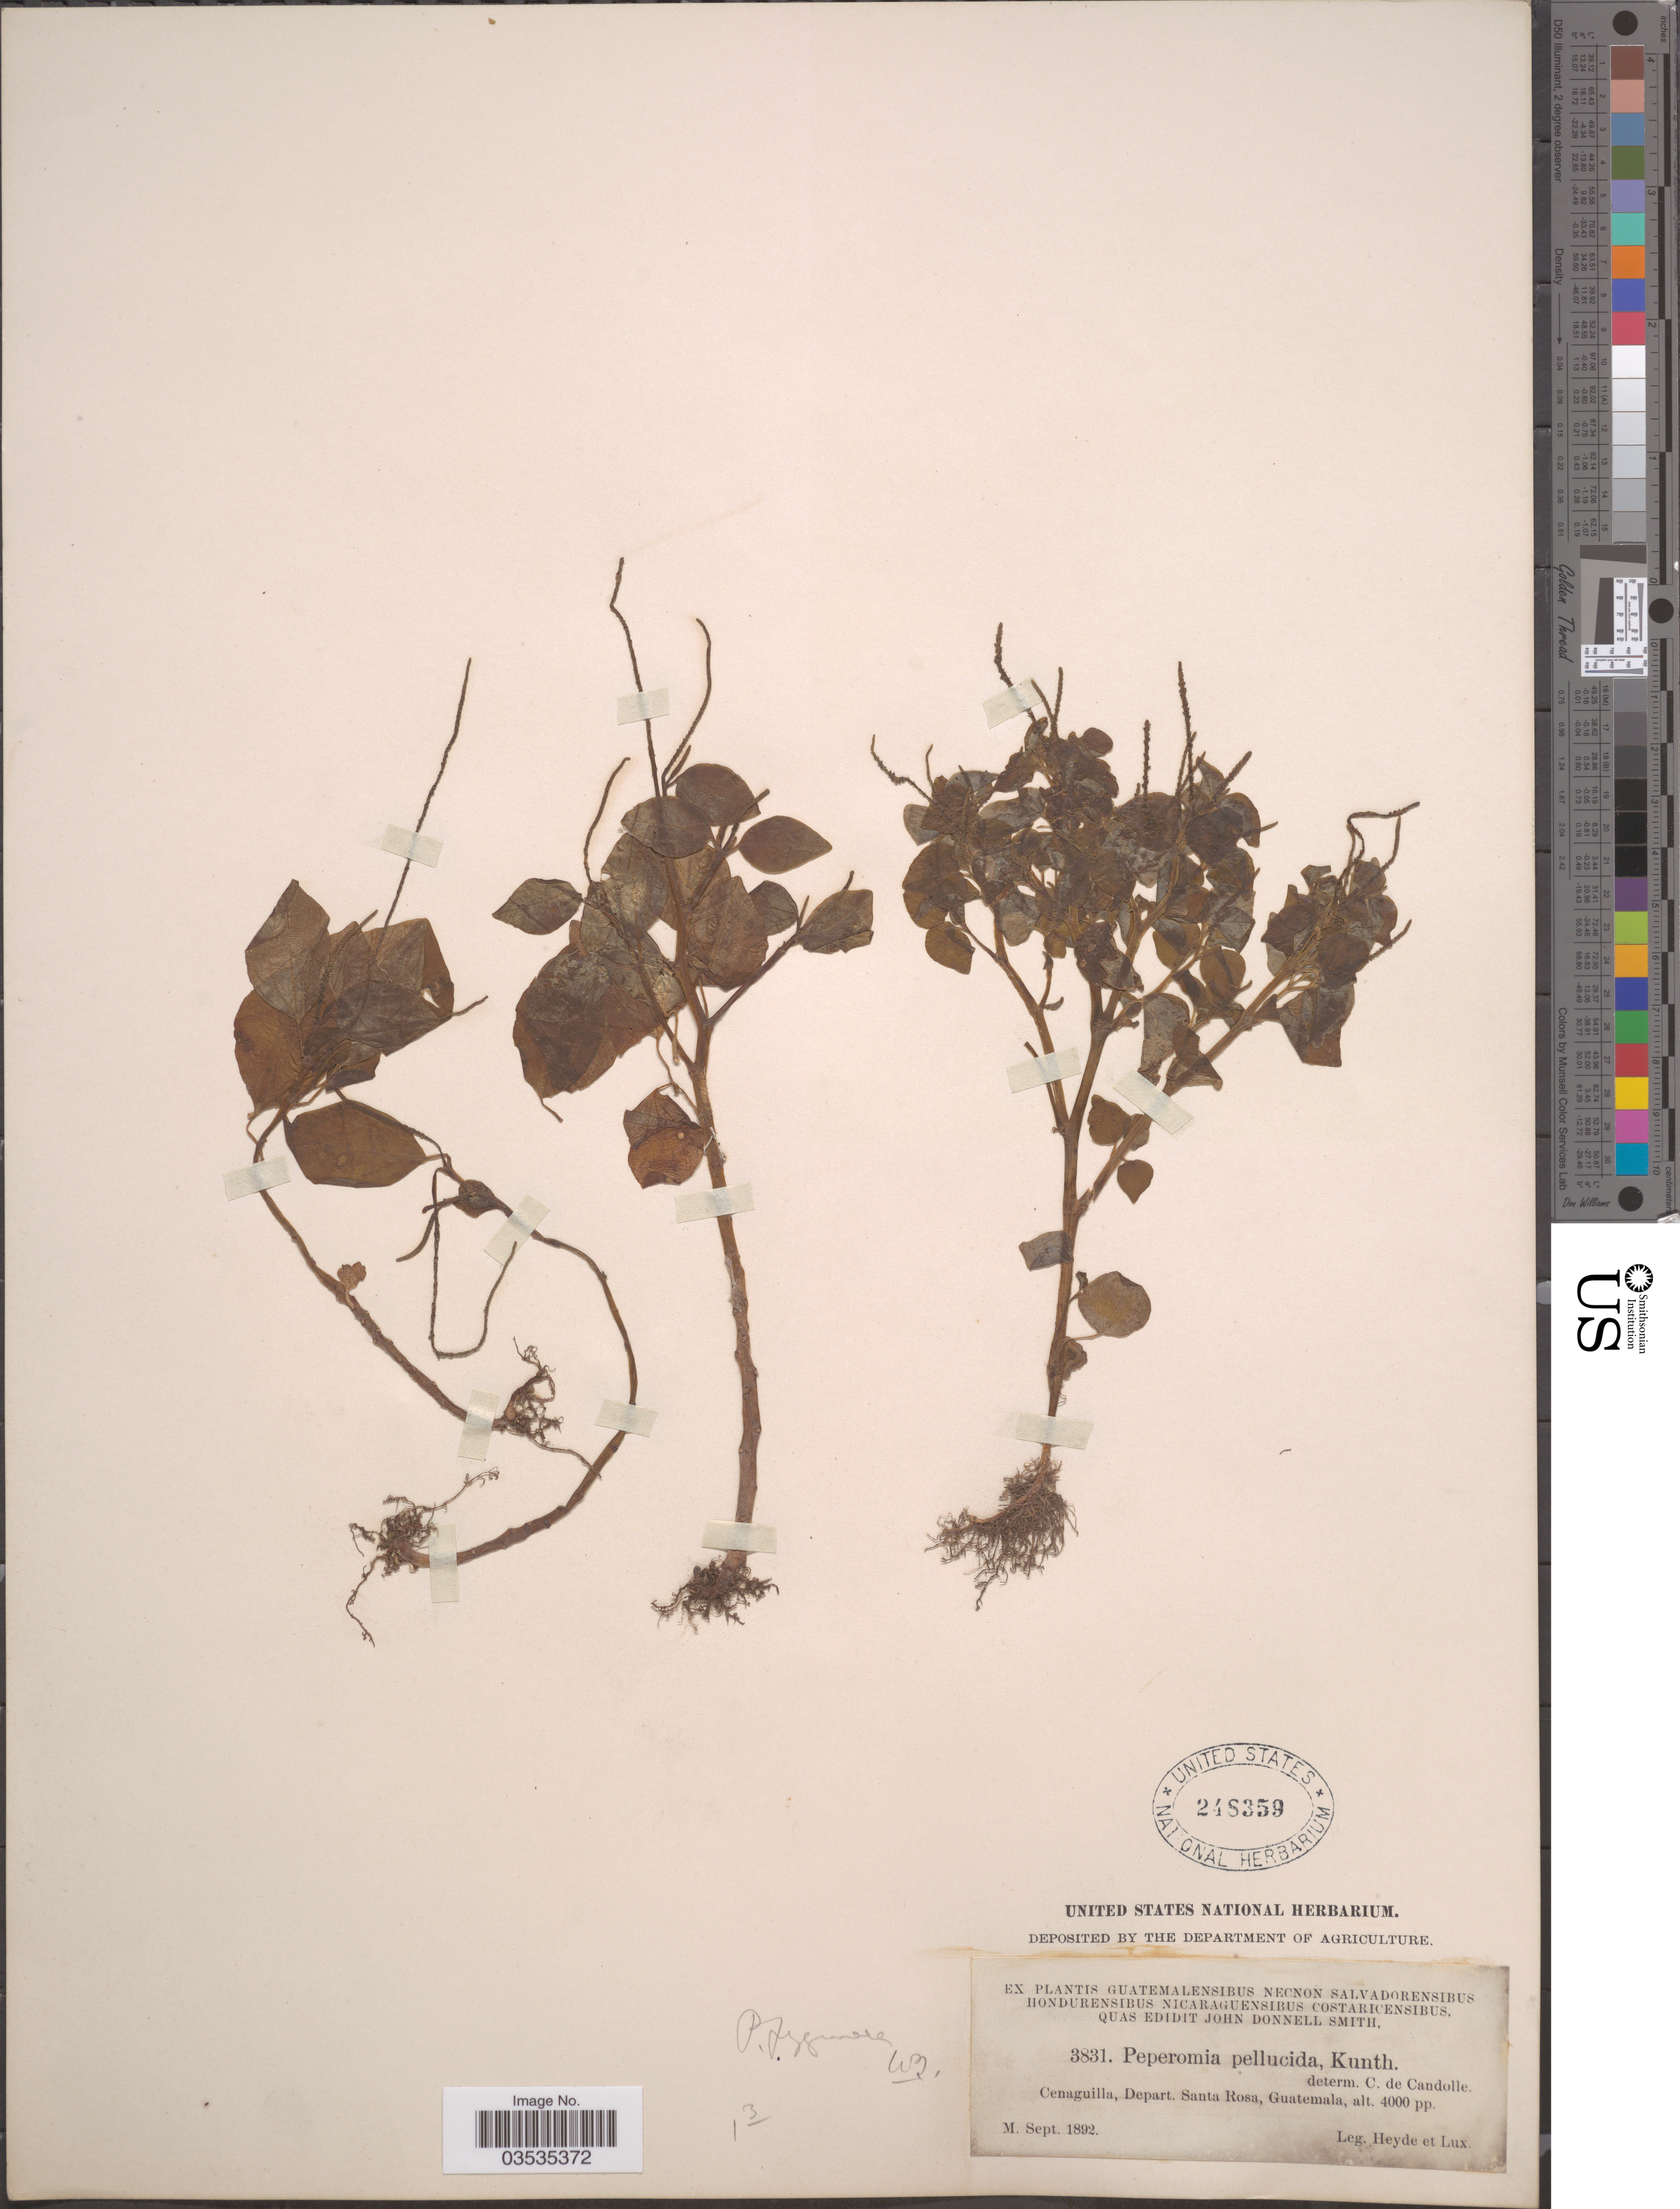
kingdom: Plantae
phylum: Tracheophyta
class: Magnoliopsida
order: Piperales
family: Piperaceae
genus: Peperomia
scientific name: Peperomia pellucida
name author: (L.) Kunth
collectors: Heyde & Lux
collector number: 3831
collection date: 1892-09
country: Guatemala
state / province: Santa Rosa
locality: Cenaguilla, Depart. Santa Rosa.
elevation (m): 1219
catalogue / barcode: US 248359